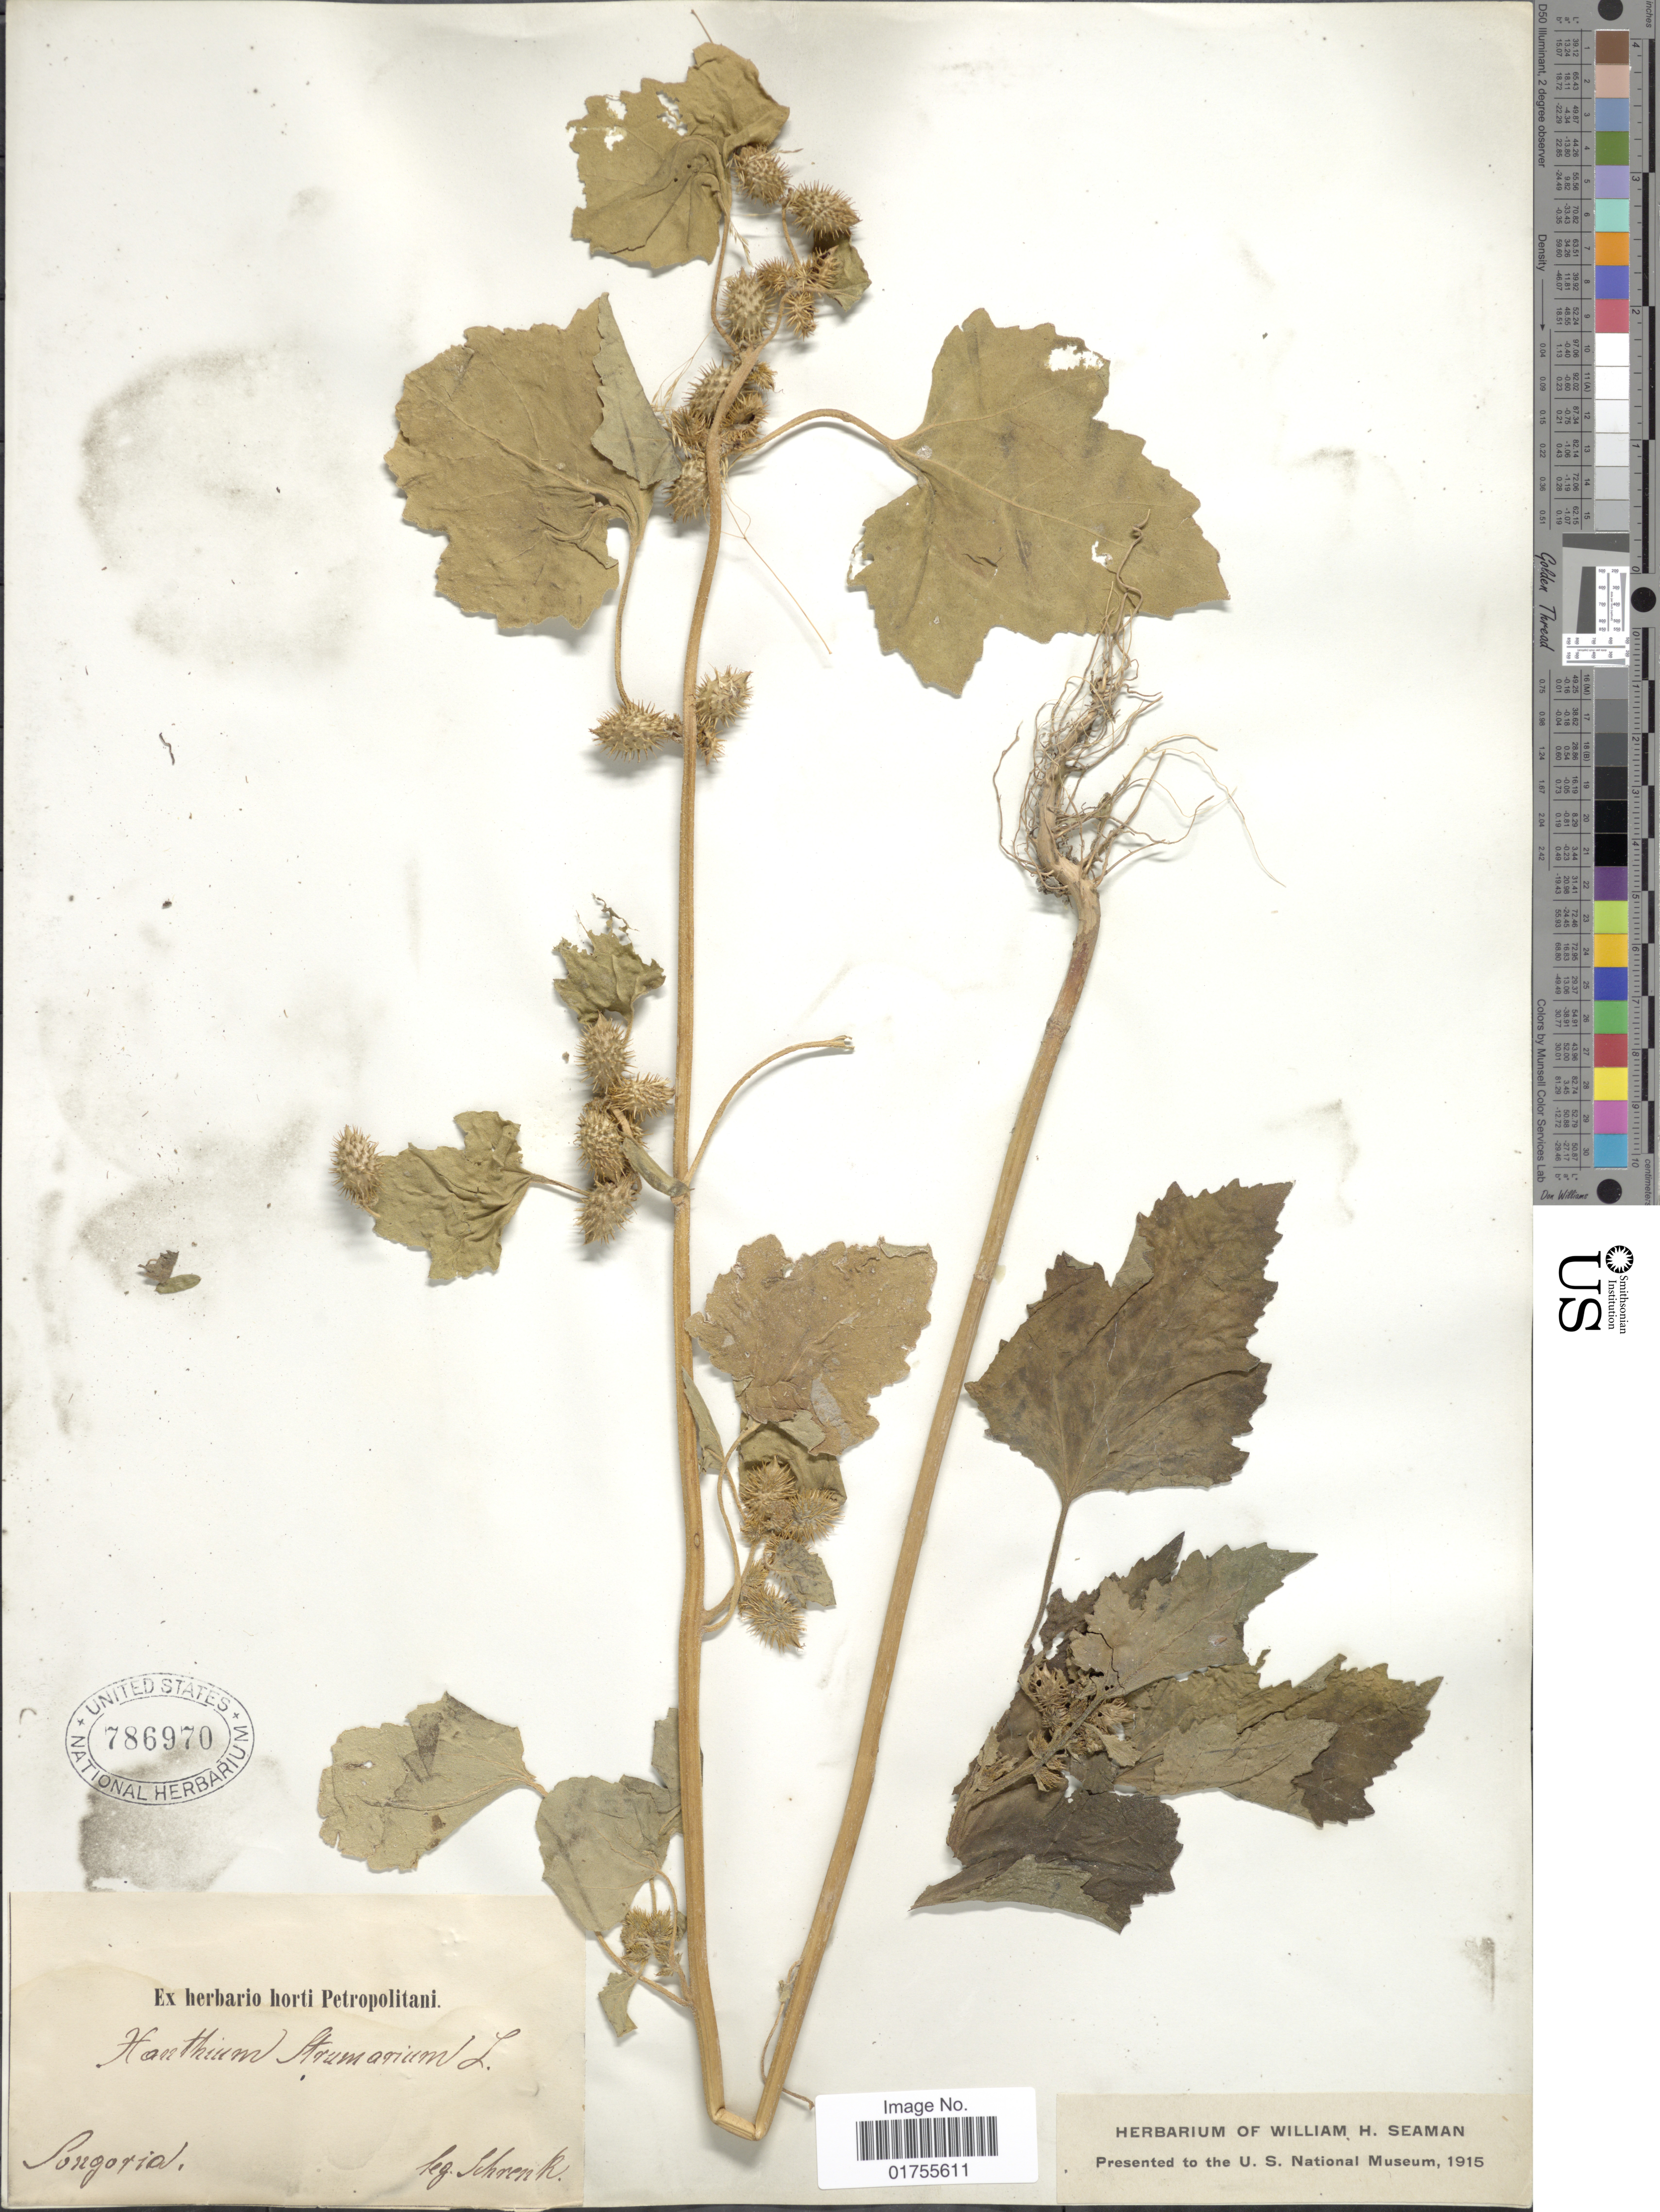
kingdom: Plantae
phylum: Tracheophyta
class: Magnoliopsida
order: Asterales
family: Asteraceae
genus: Xanthium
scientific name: Xanthium strumarium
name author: L.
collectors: A.G. Schrenk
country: Kazakhstan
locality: Songoria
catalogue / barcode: US 786970